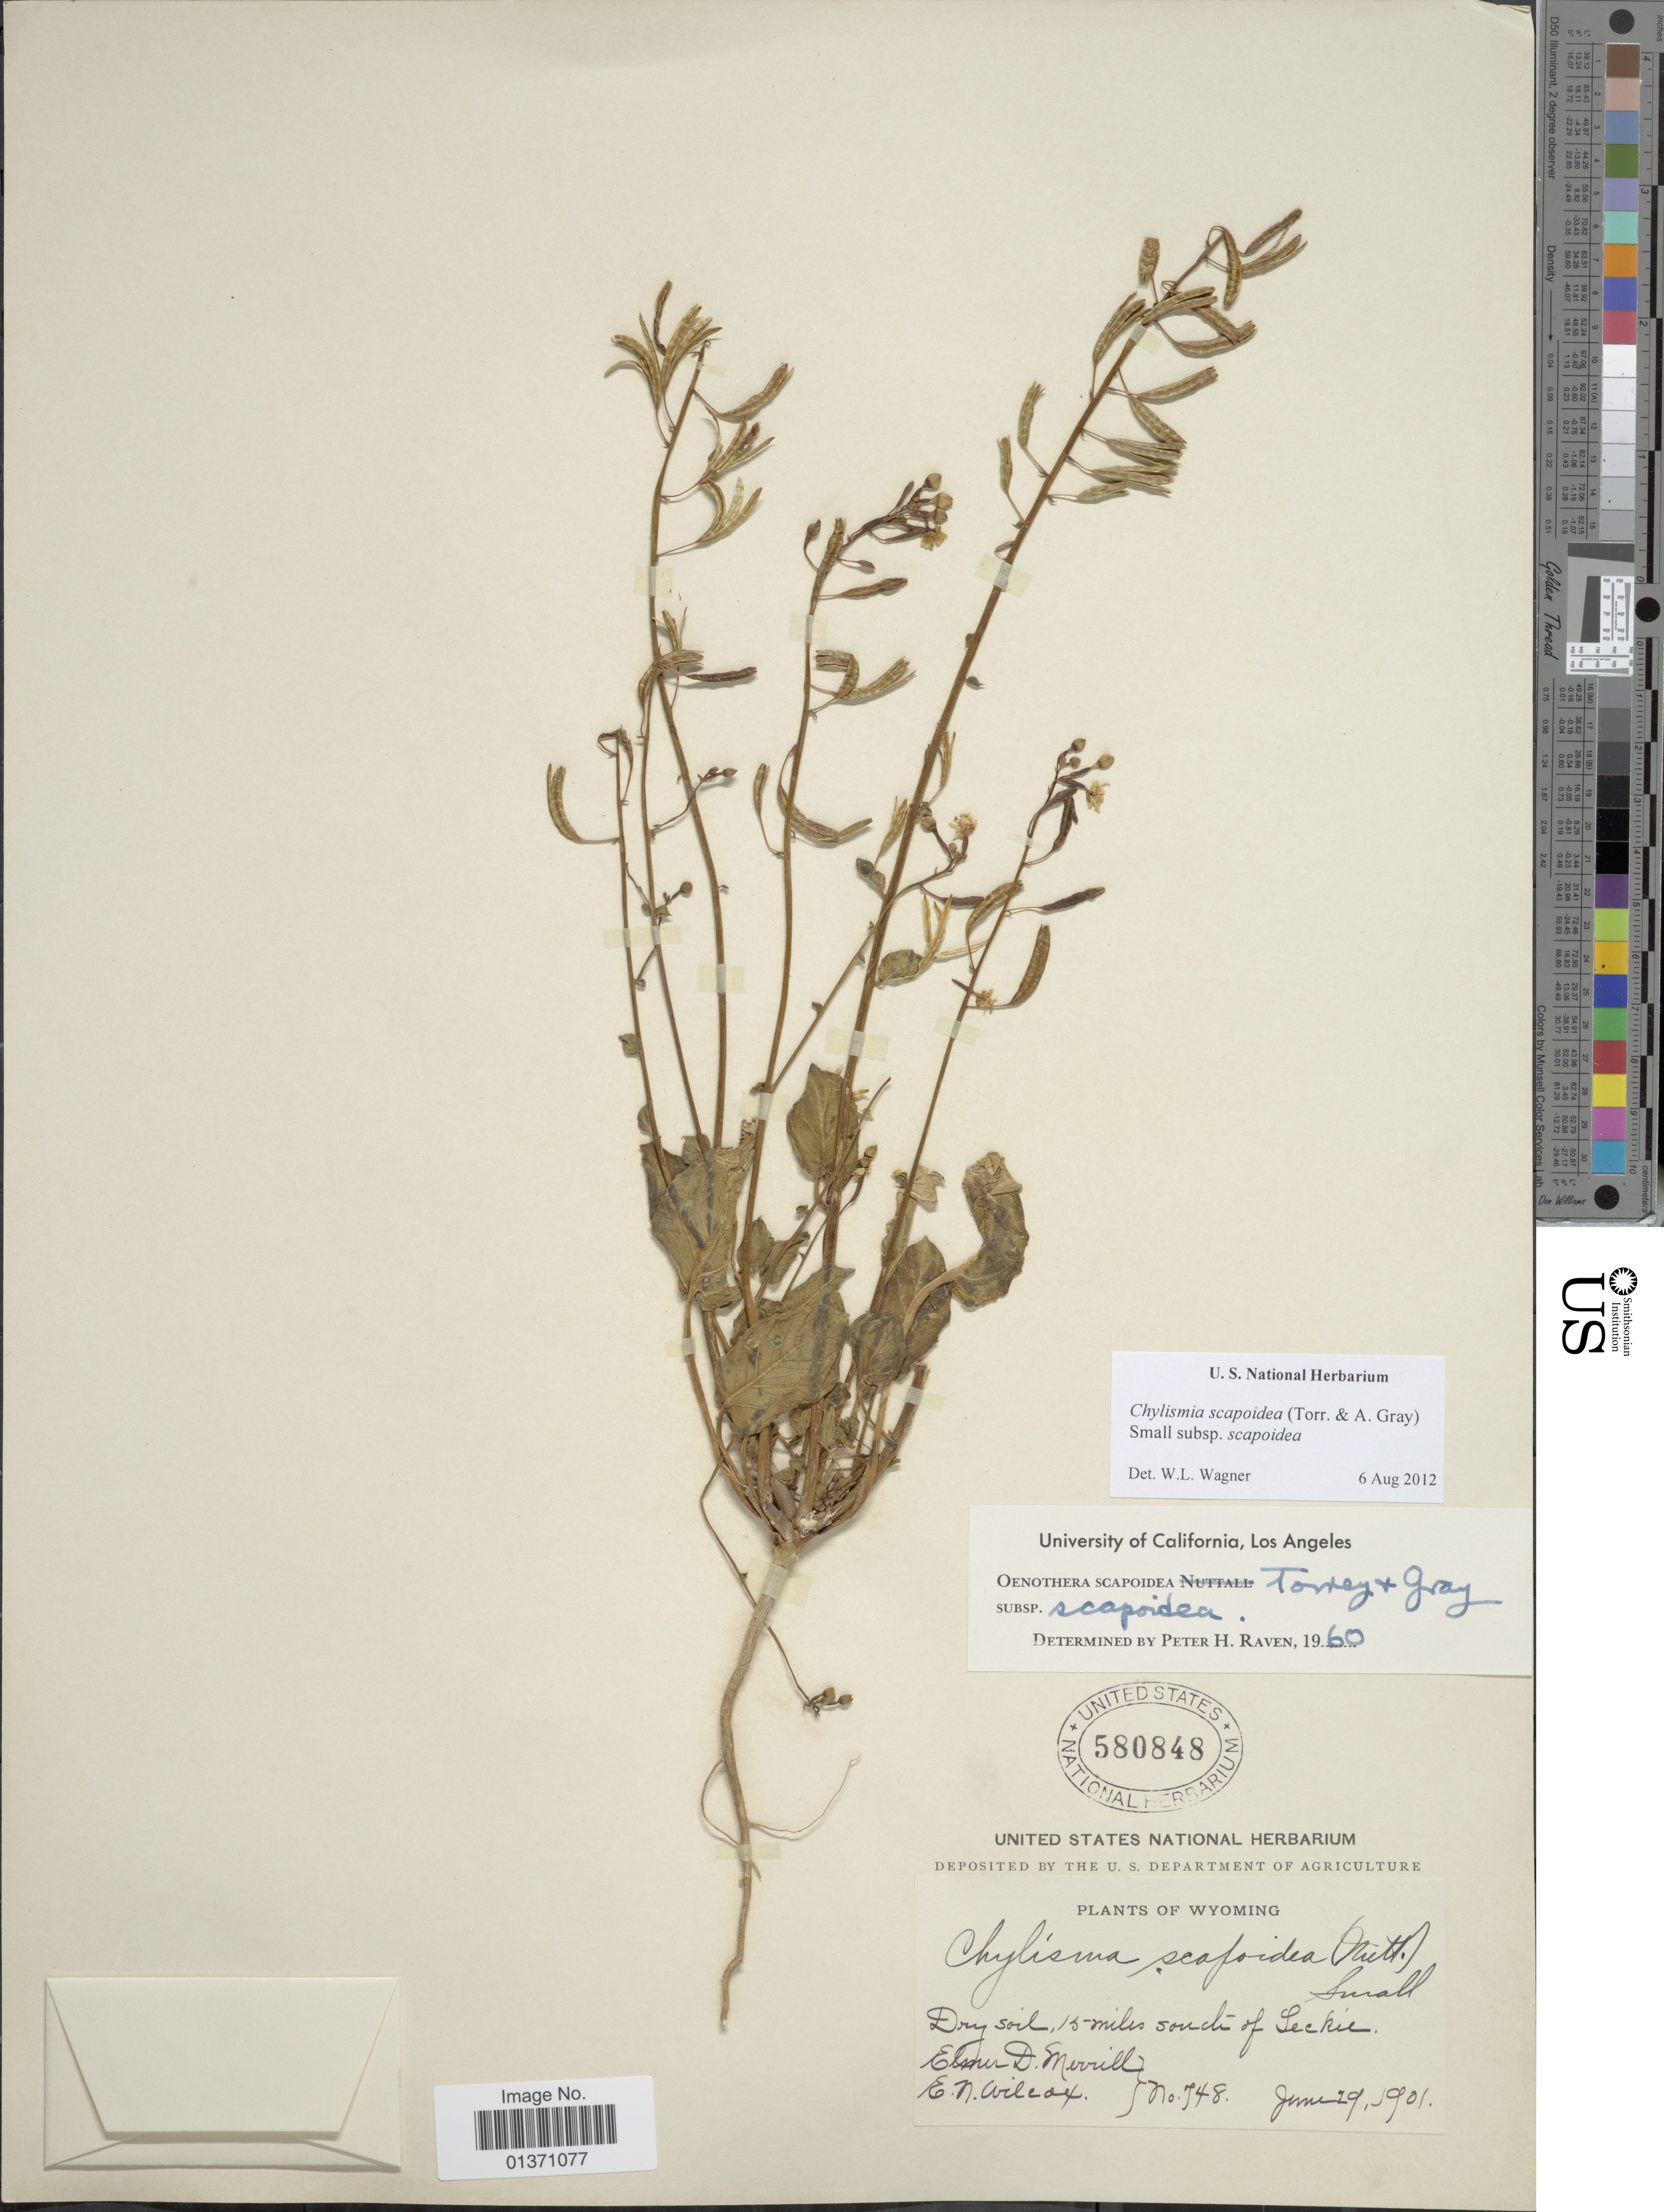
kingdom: Plantae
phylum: Tracheophyta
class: Magnoliopsida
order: Myrtales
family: Onagraceae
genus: Chylismia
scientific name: Chylismia scapoidea subsp. scapoidea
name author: (Torr. & A. Gray) Small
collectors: E. D. Merrill & E. Wilcox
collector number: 748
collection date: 1901-06-29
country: United States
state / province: Wyoming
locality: Dry soil, 15 miles south of Leckie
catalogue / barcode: US 580848